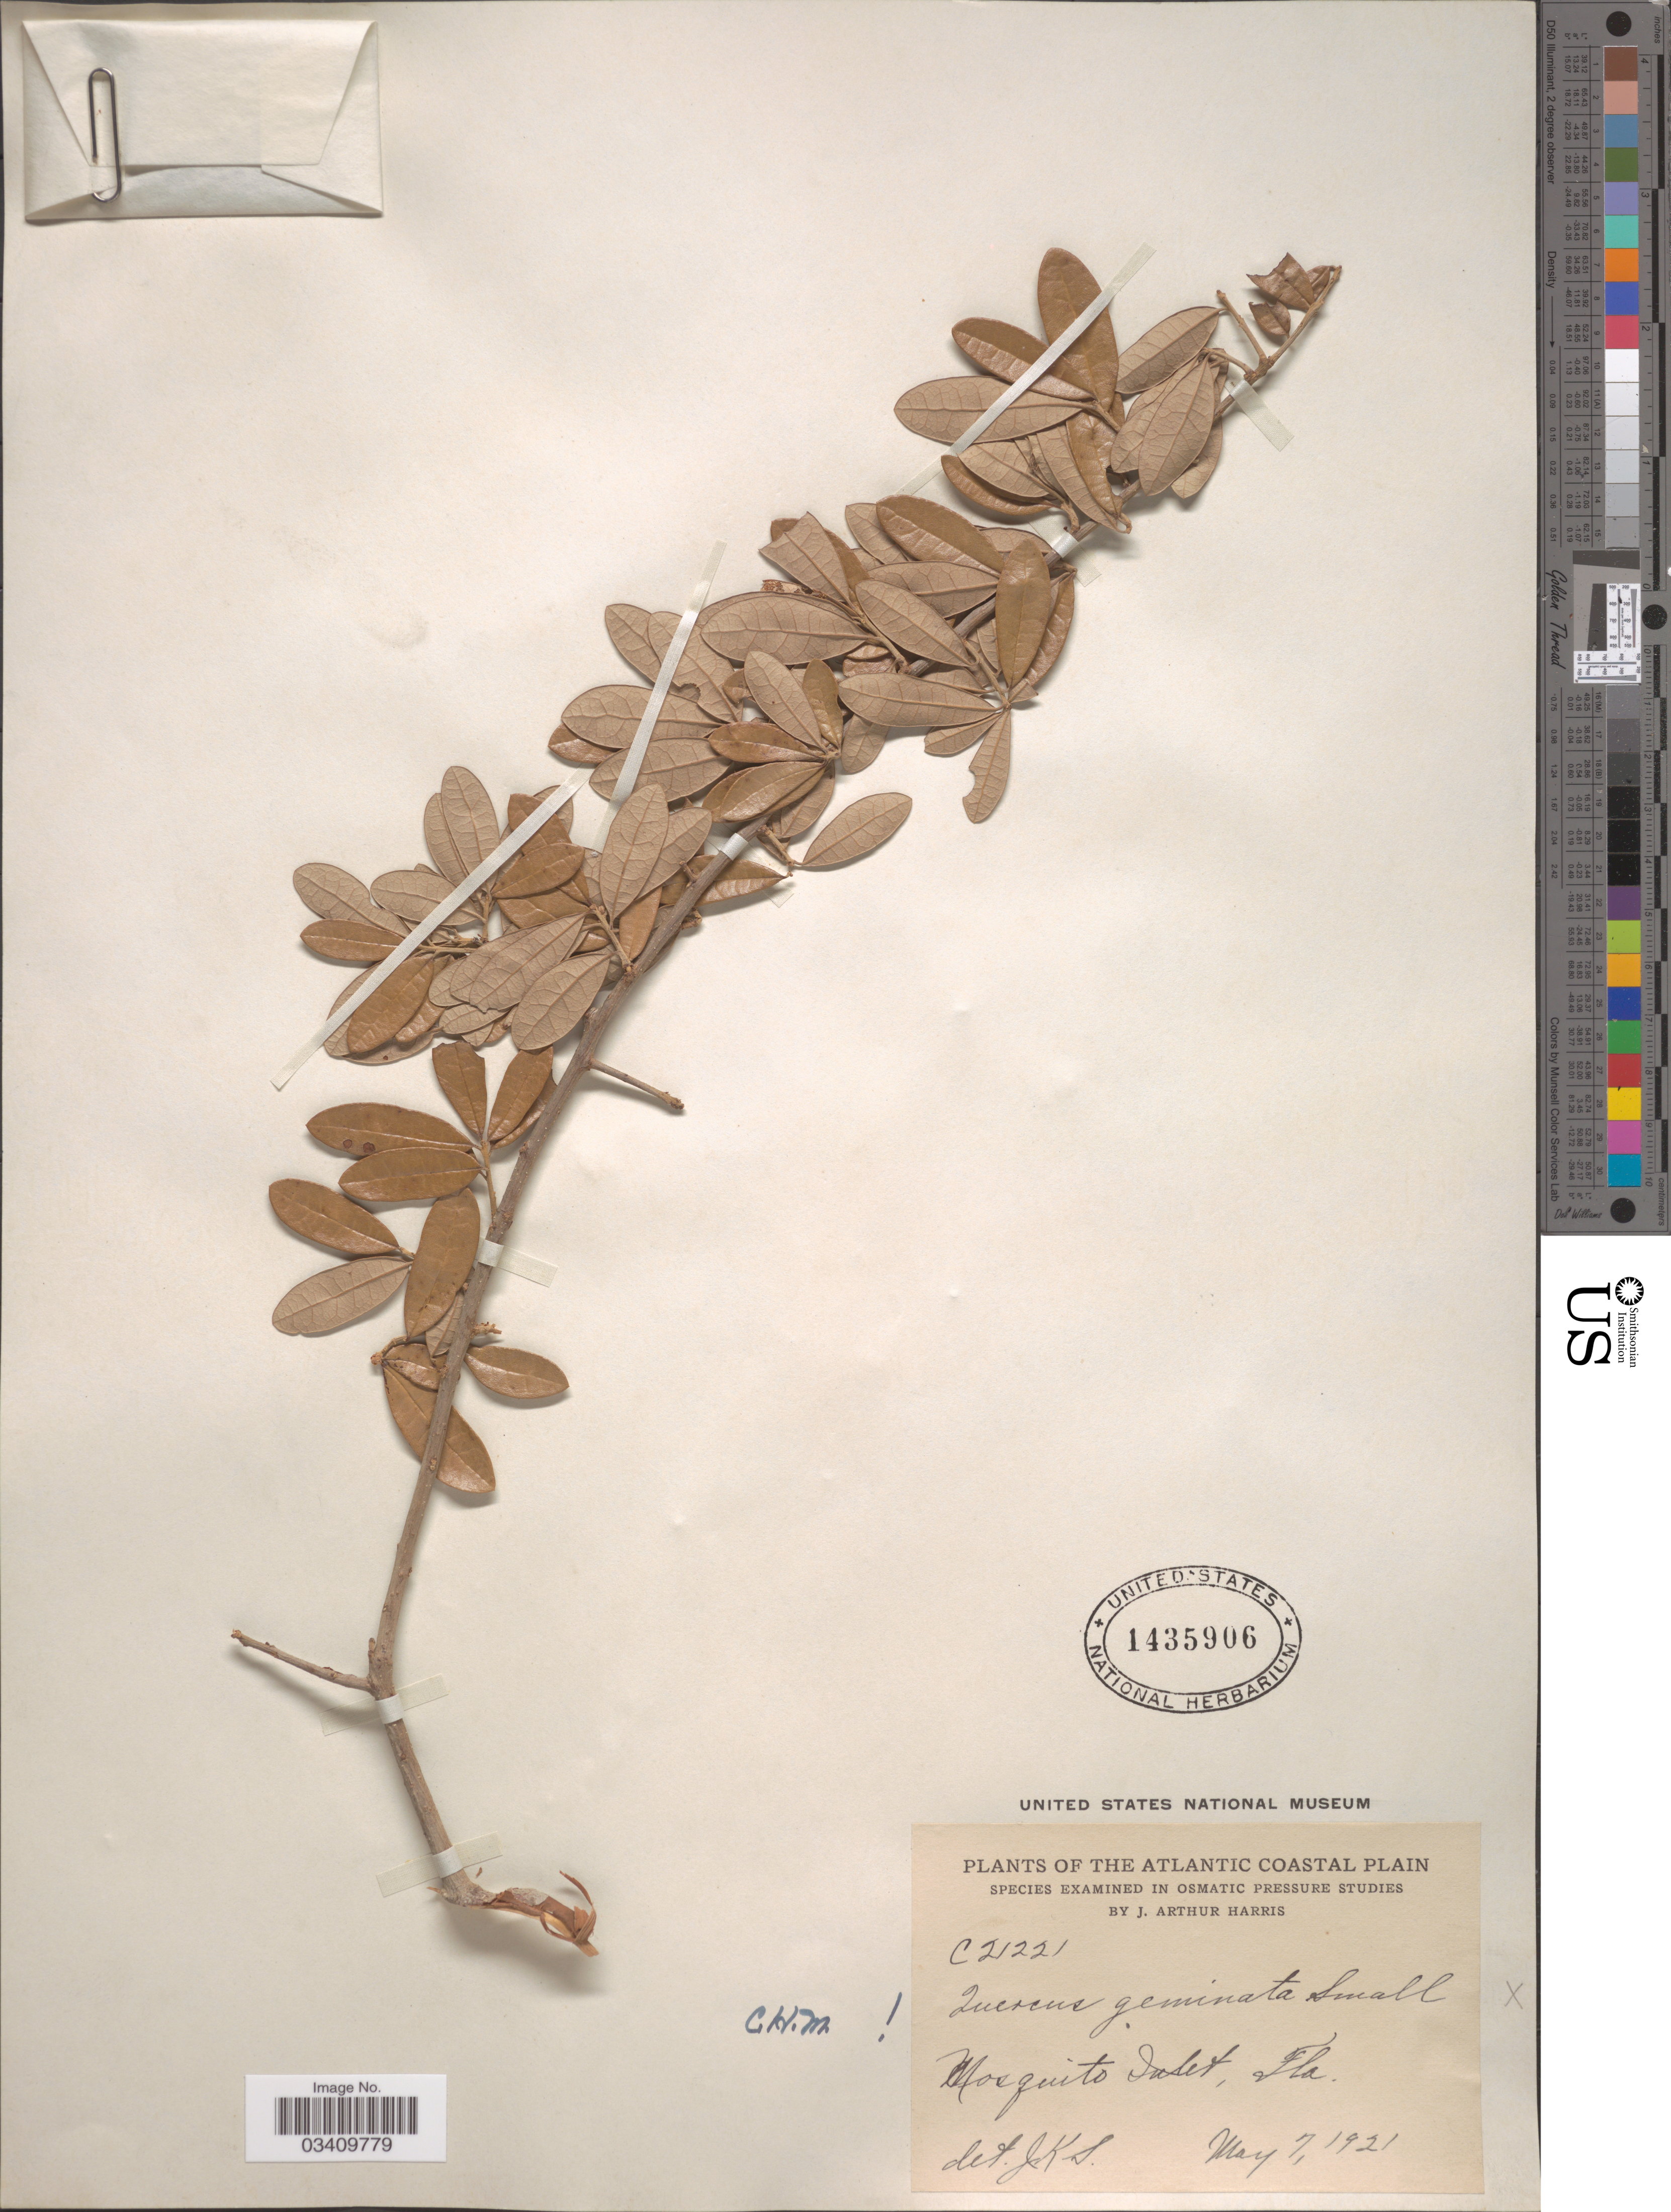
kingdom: Plantae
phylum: Tracheophyta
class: Magnoliopsida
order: Fagales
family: Fagaceae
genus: Quercus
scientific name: Quercus virginiana var. maritima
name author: (Michx.) Sarg.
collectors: J. A. Harris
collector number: C21221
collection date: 1921-05-07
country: United States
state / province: Florida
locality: The Atlantic Coastal Plain. Mosquito Inlet.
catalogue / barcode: US 1435906